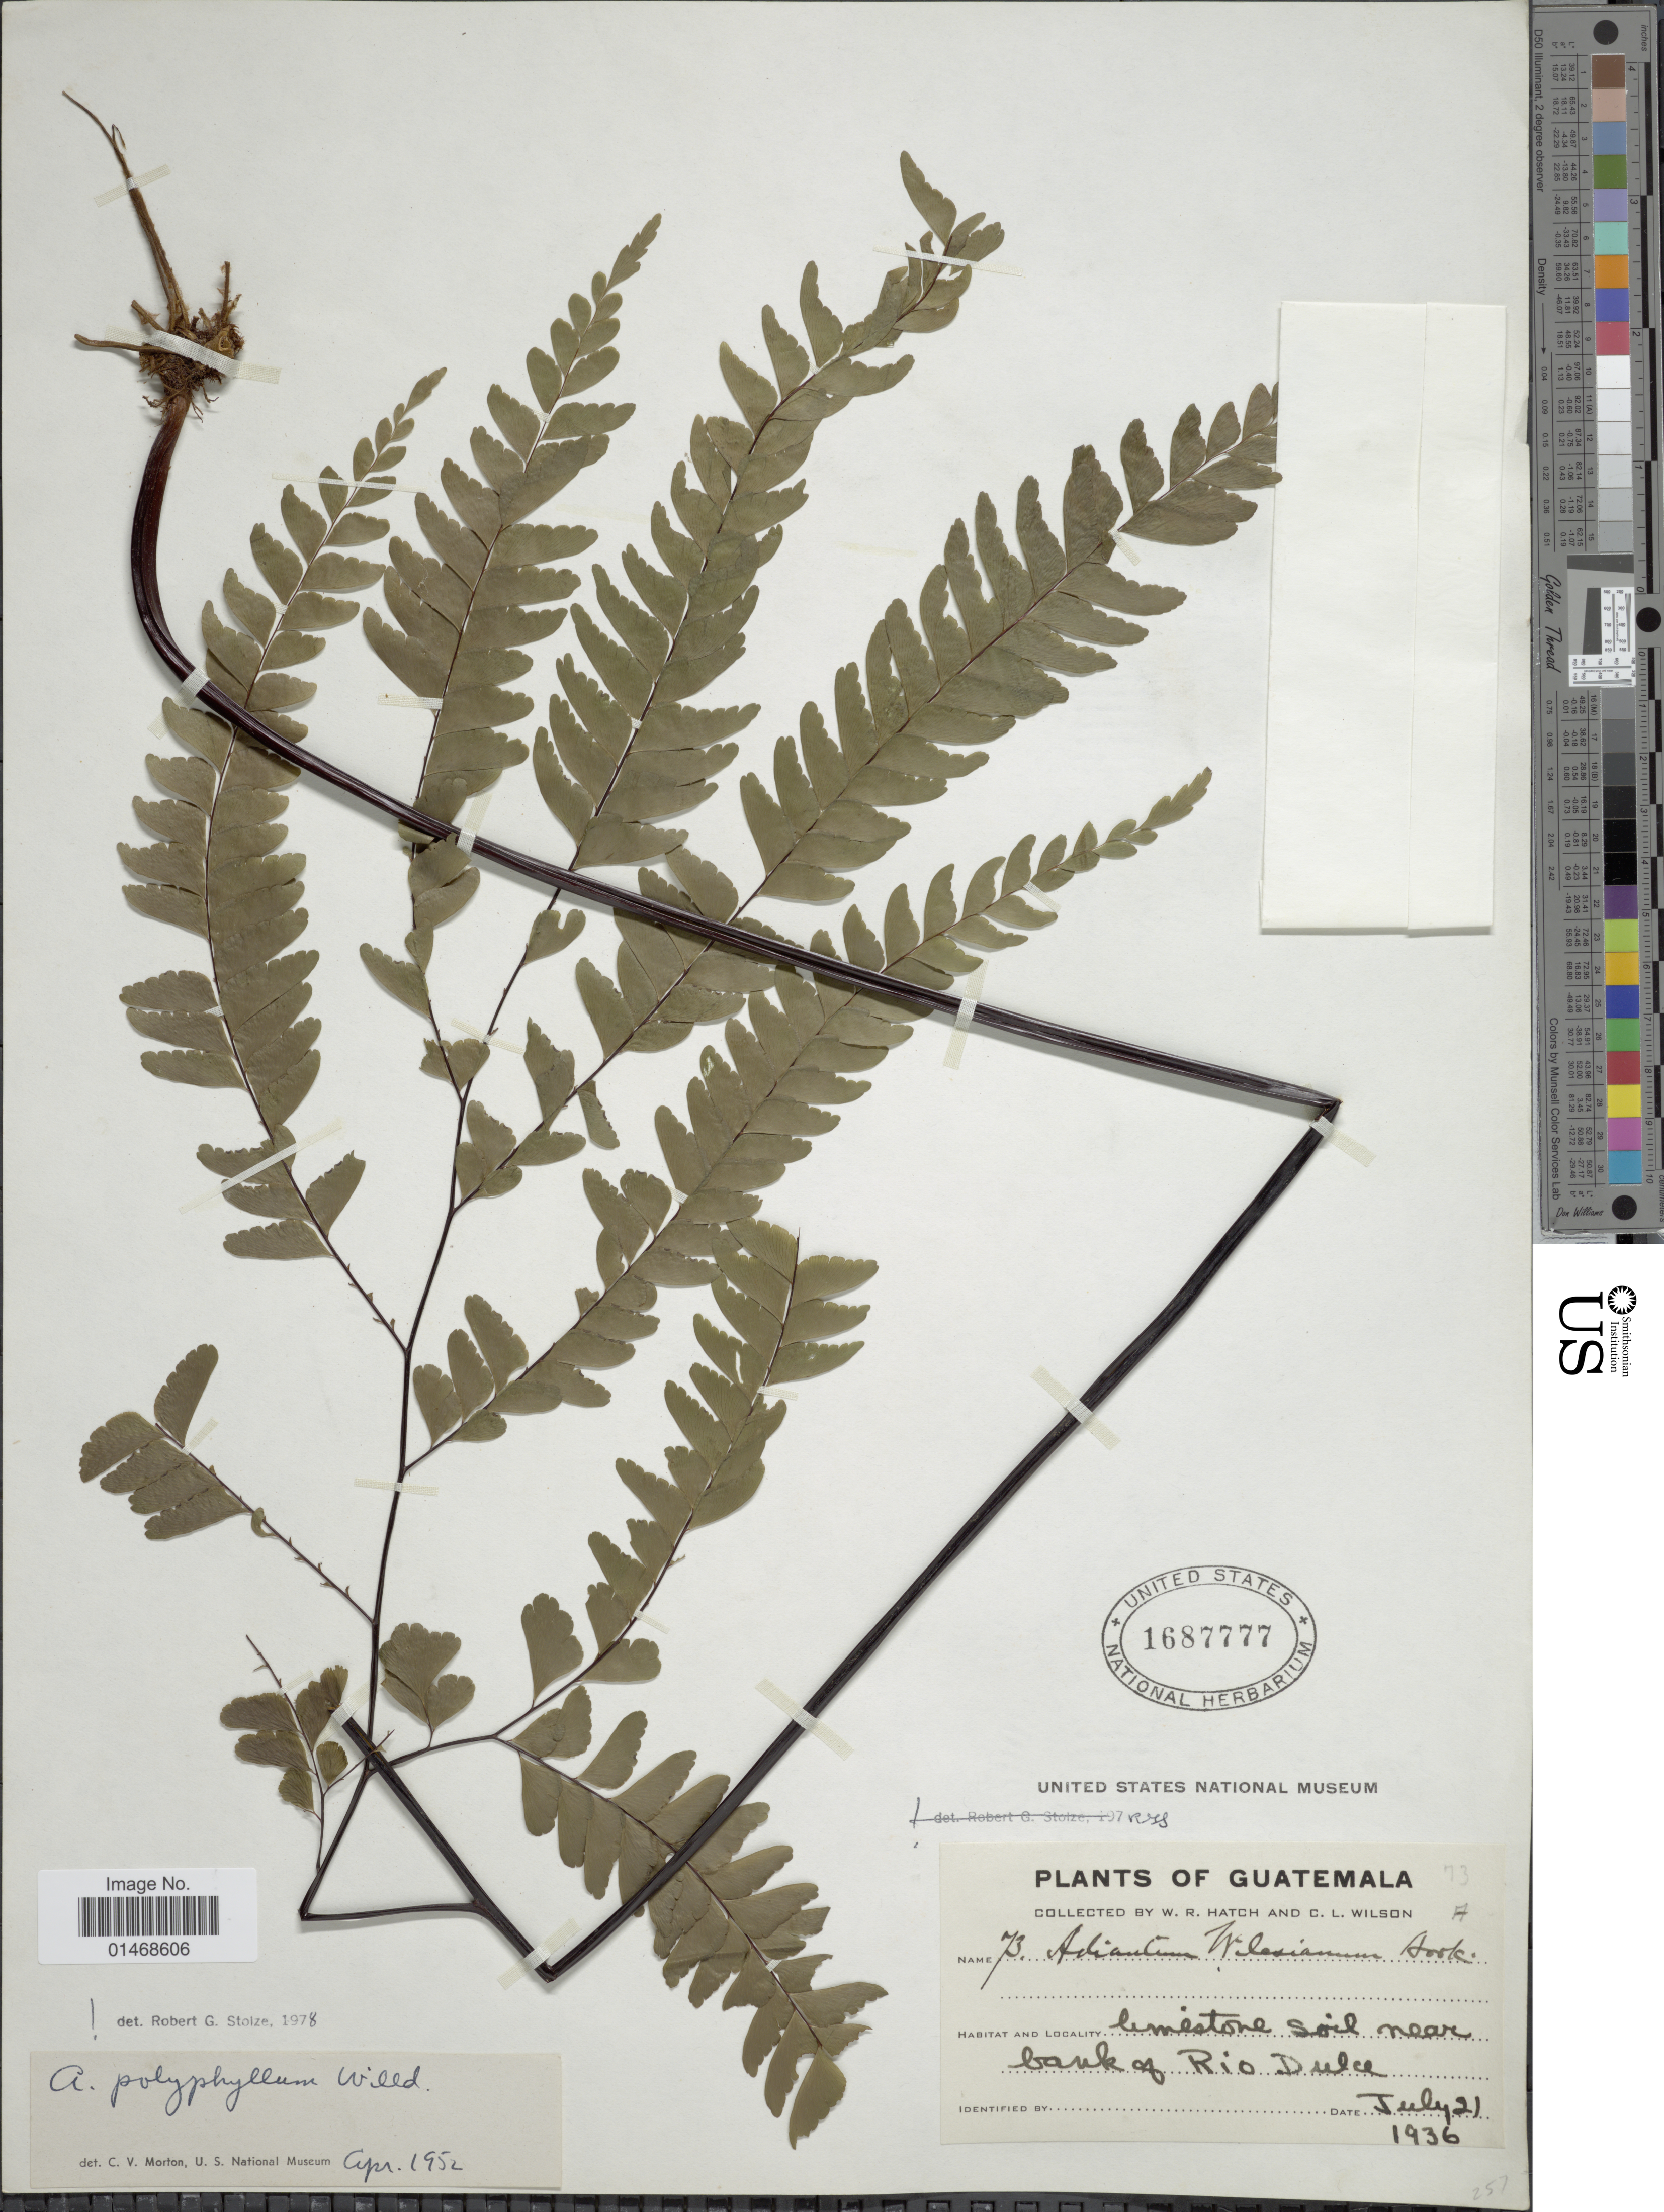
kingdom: Plantae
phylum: Tracheophyta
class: Polypodiopsida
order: Polypodiales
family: Pteridaceae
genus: Adiantum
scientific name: Adiantum sp.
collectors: W. Hatch & C. L. Wilson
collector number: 73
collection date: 1936-07-21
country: Guatemala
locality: Limestone soil, near bank of Rio Dulce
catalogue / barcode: US 1687777